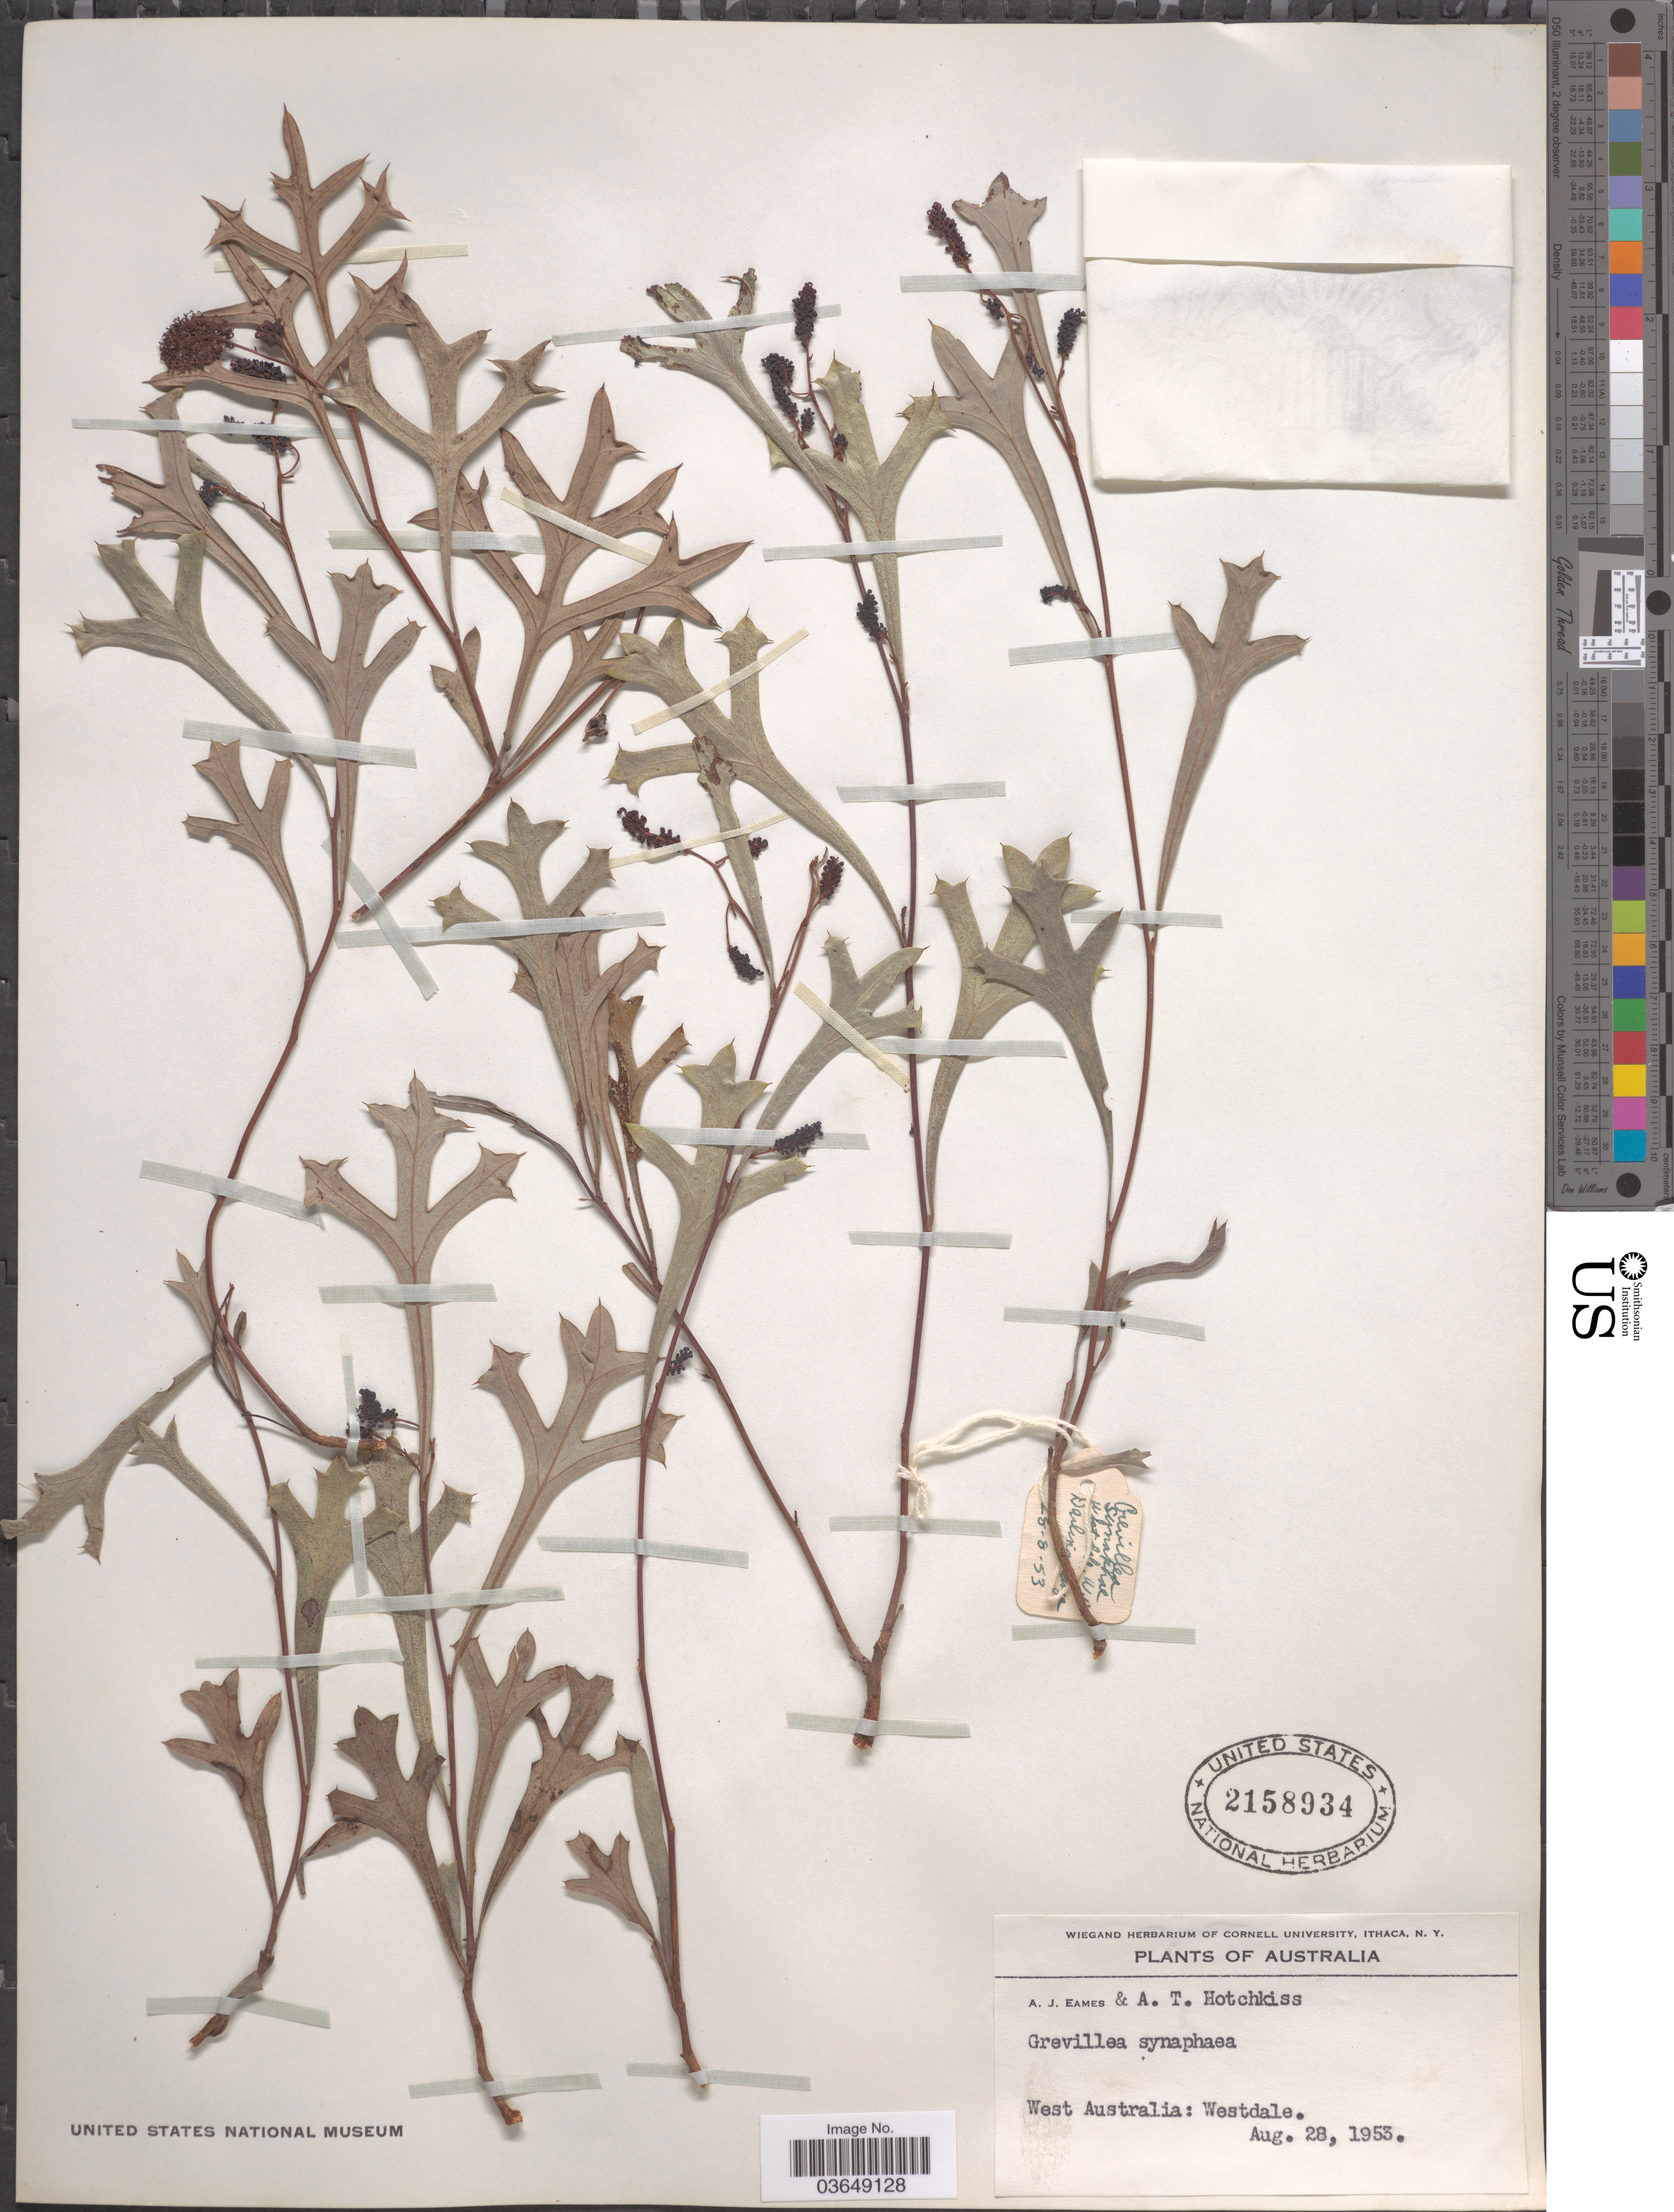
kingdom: Plantae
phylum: Tracheophyta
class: Magnoliopsida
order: Proteales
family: Proteaceae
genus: Grevillea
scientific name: Grevillea synapheae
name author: R. Br.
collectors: A. J. Eames & A. Hotchkiss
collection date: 1953-08-28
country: Australia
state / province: Western Australia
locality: West Australia: Westdale.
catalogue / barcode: US 2158934